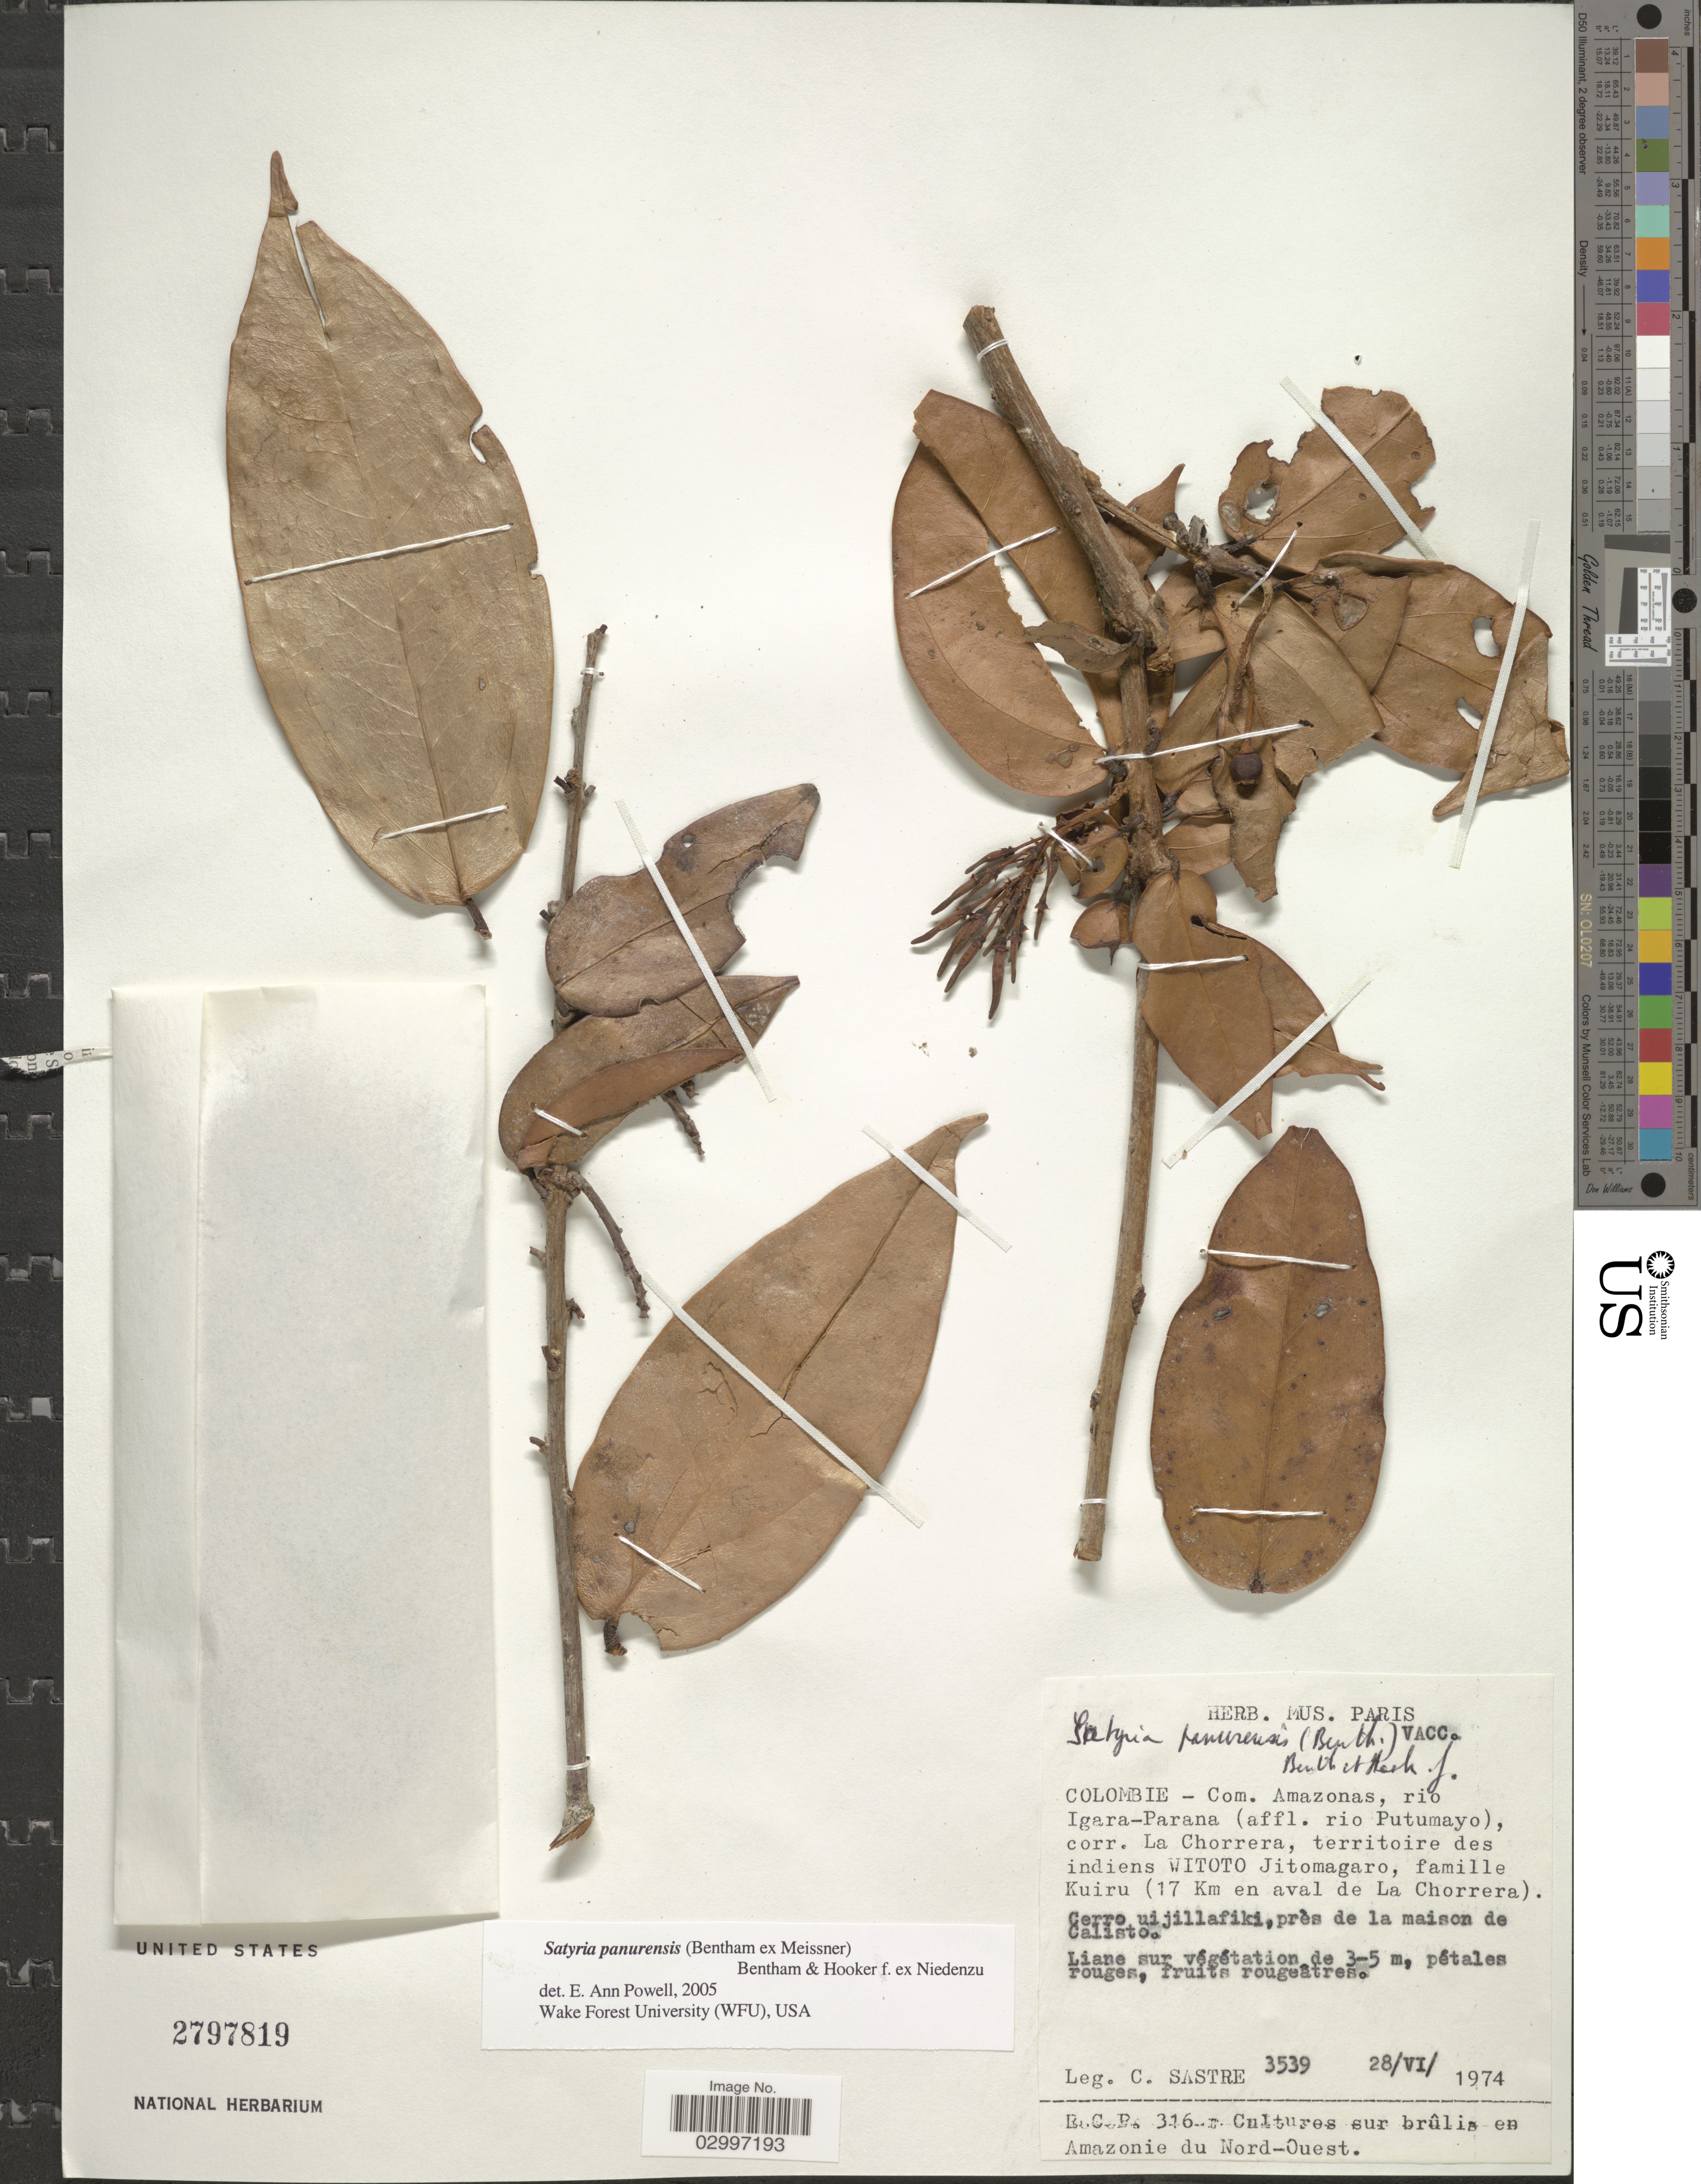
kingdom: Plantae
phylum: Tracheophyta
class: Magnoliopsida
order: Ericales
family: Ericaceae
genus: Satyria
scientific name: Satyria panurensis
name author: (Benth. ex Meisn.) Benth. & Hook. f. ex Nied.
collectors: C. Sastre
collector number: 3539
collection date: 1974-06-28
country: Colombia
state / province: Amazônas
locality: Com. Amazonas, rio Igara-Parana (affl. rio Putumayo), corr. La Chorrera, territoire des indiens Witoto Jitomagaro, famille Kuiri (17 Km en aval de La Chorrera).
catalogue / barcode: US 2797819